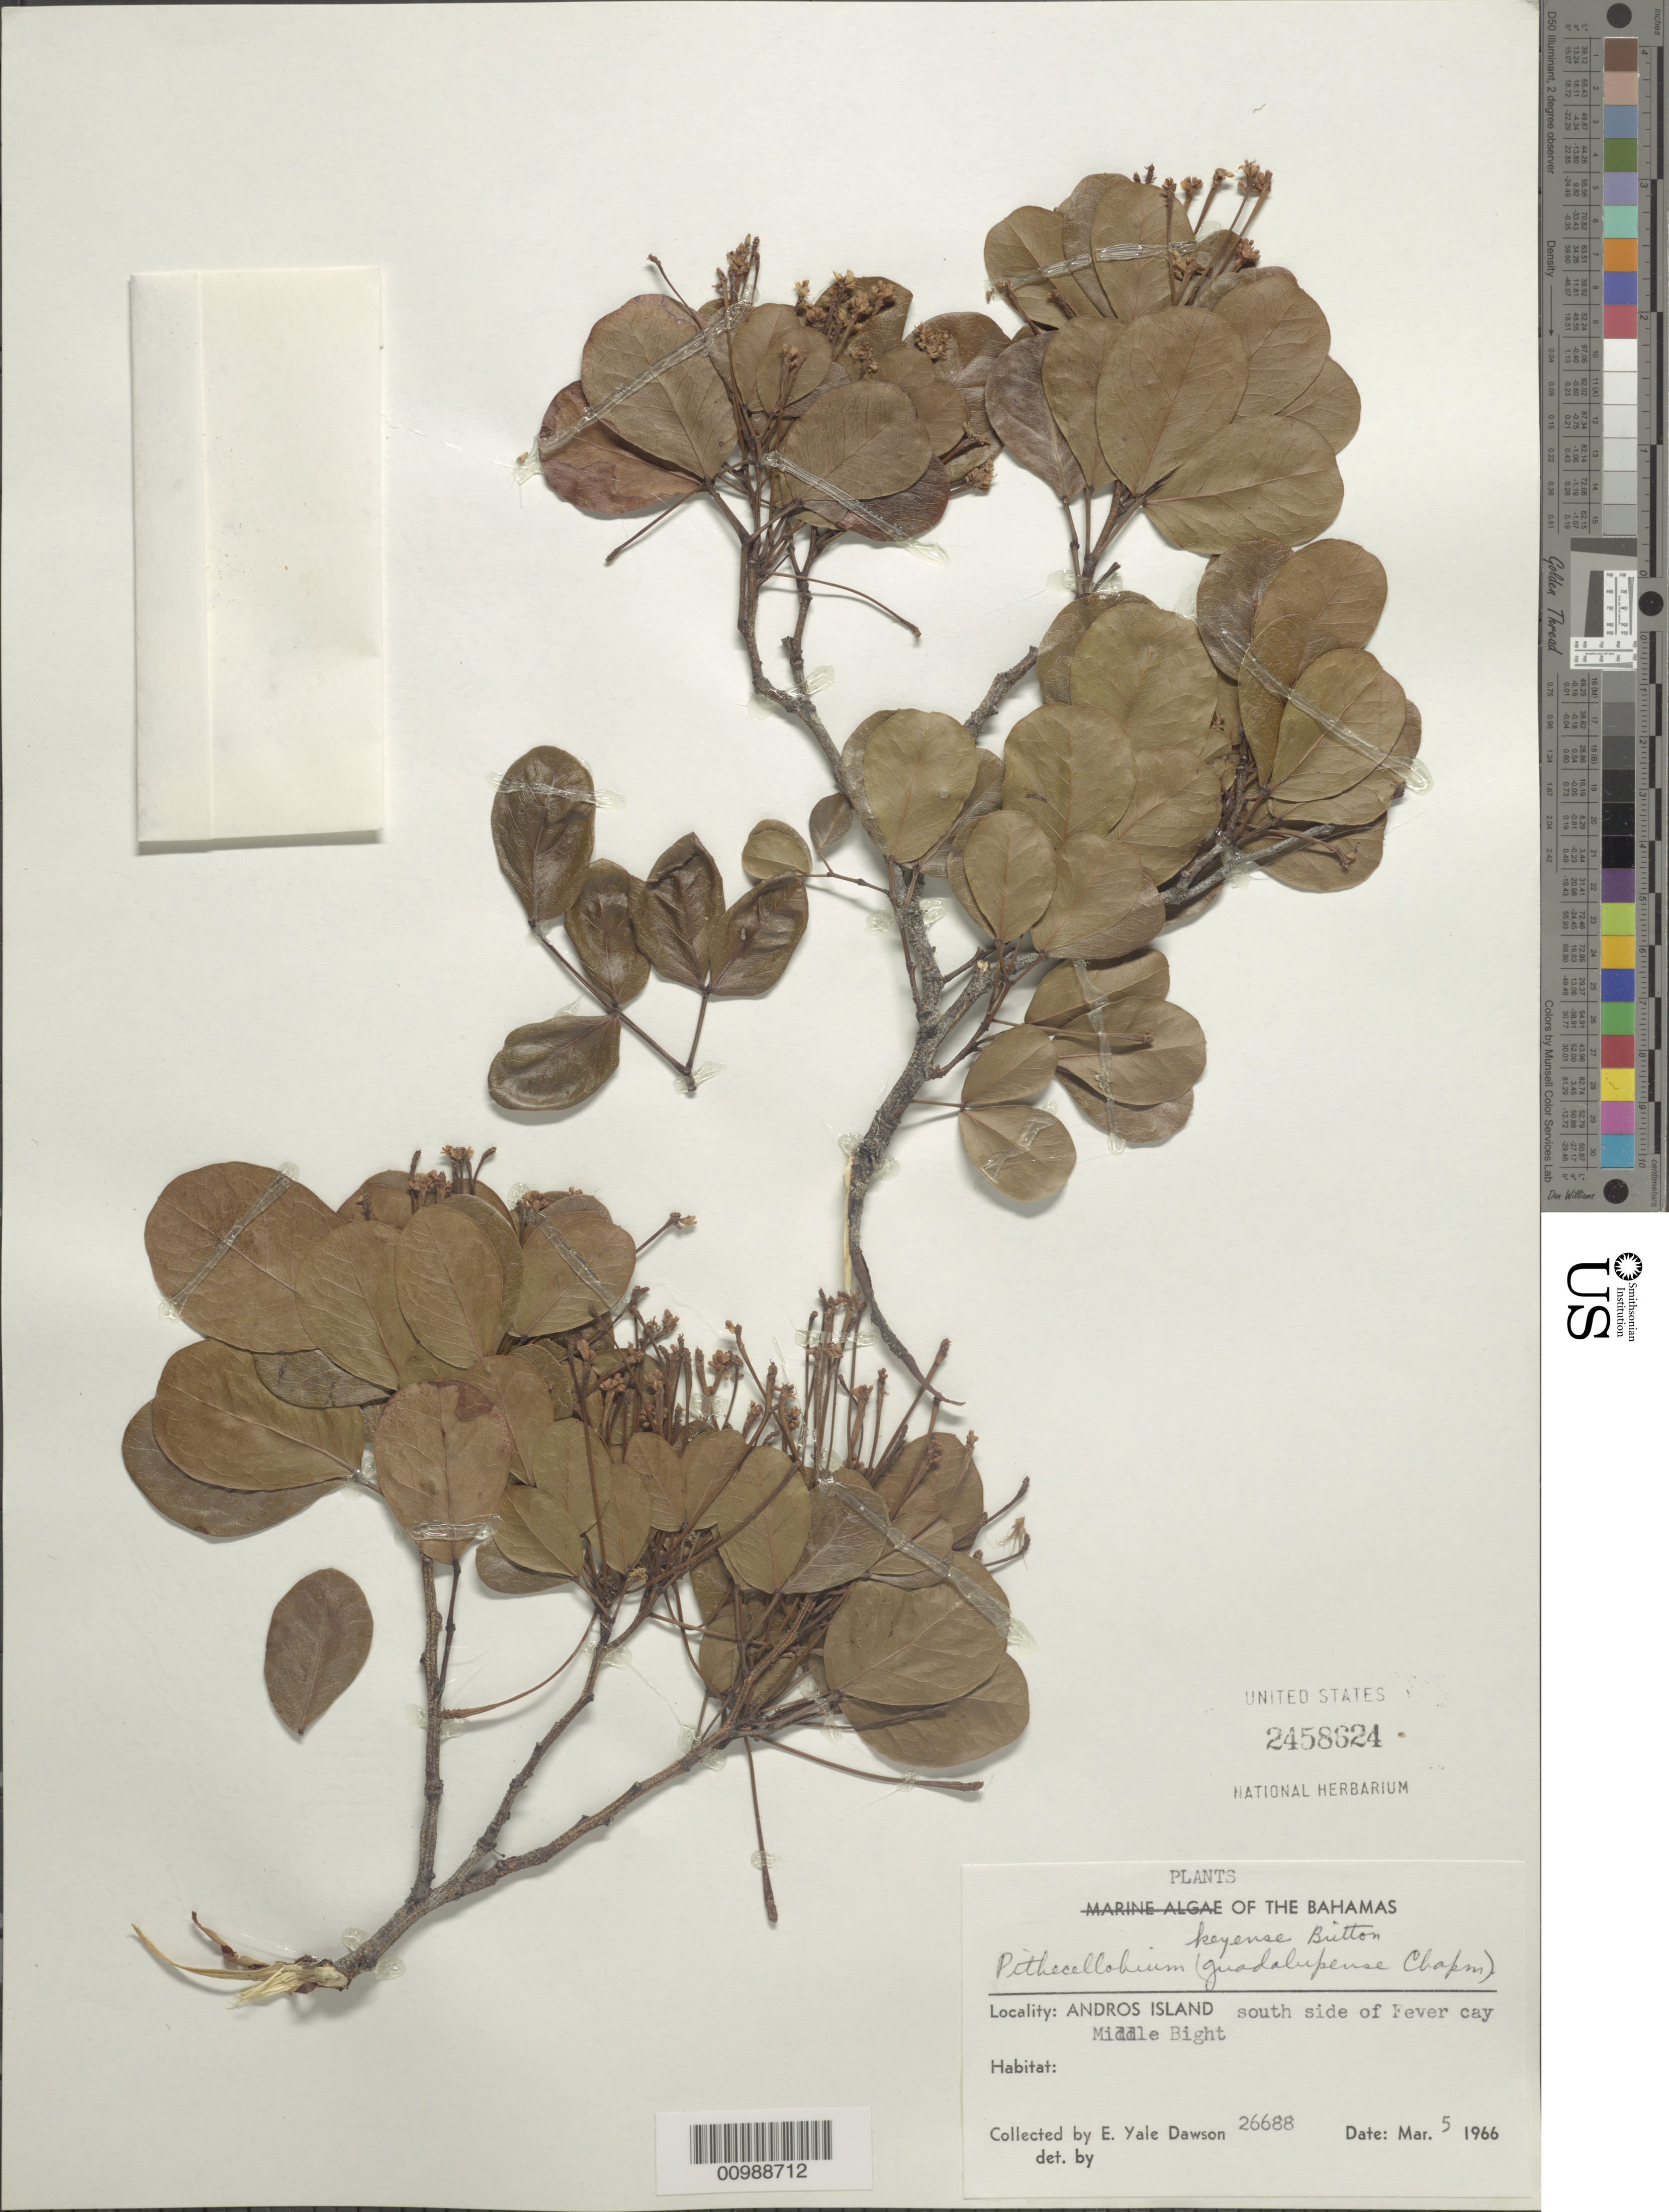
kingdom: Plantae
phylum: Tracheophyta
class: Magnoliopsida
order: Fabales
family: Fabaceae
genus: Pithecellobium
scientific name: Pithecellobium keyense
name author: Britton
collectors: E. Y. Dawson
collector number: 26688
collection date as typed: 05 Mar 1966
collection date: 1966-03-05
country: Bahamas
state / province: South Andros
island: Andros I.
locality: S side of Fever Cay, Middle Bight.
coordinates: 0 N, 0 E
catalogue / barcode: US 2458624